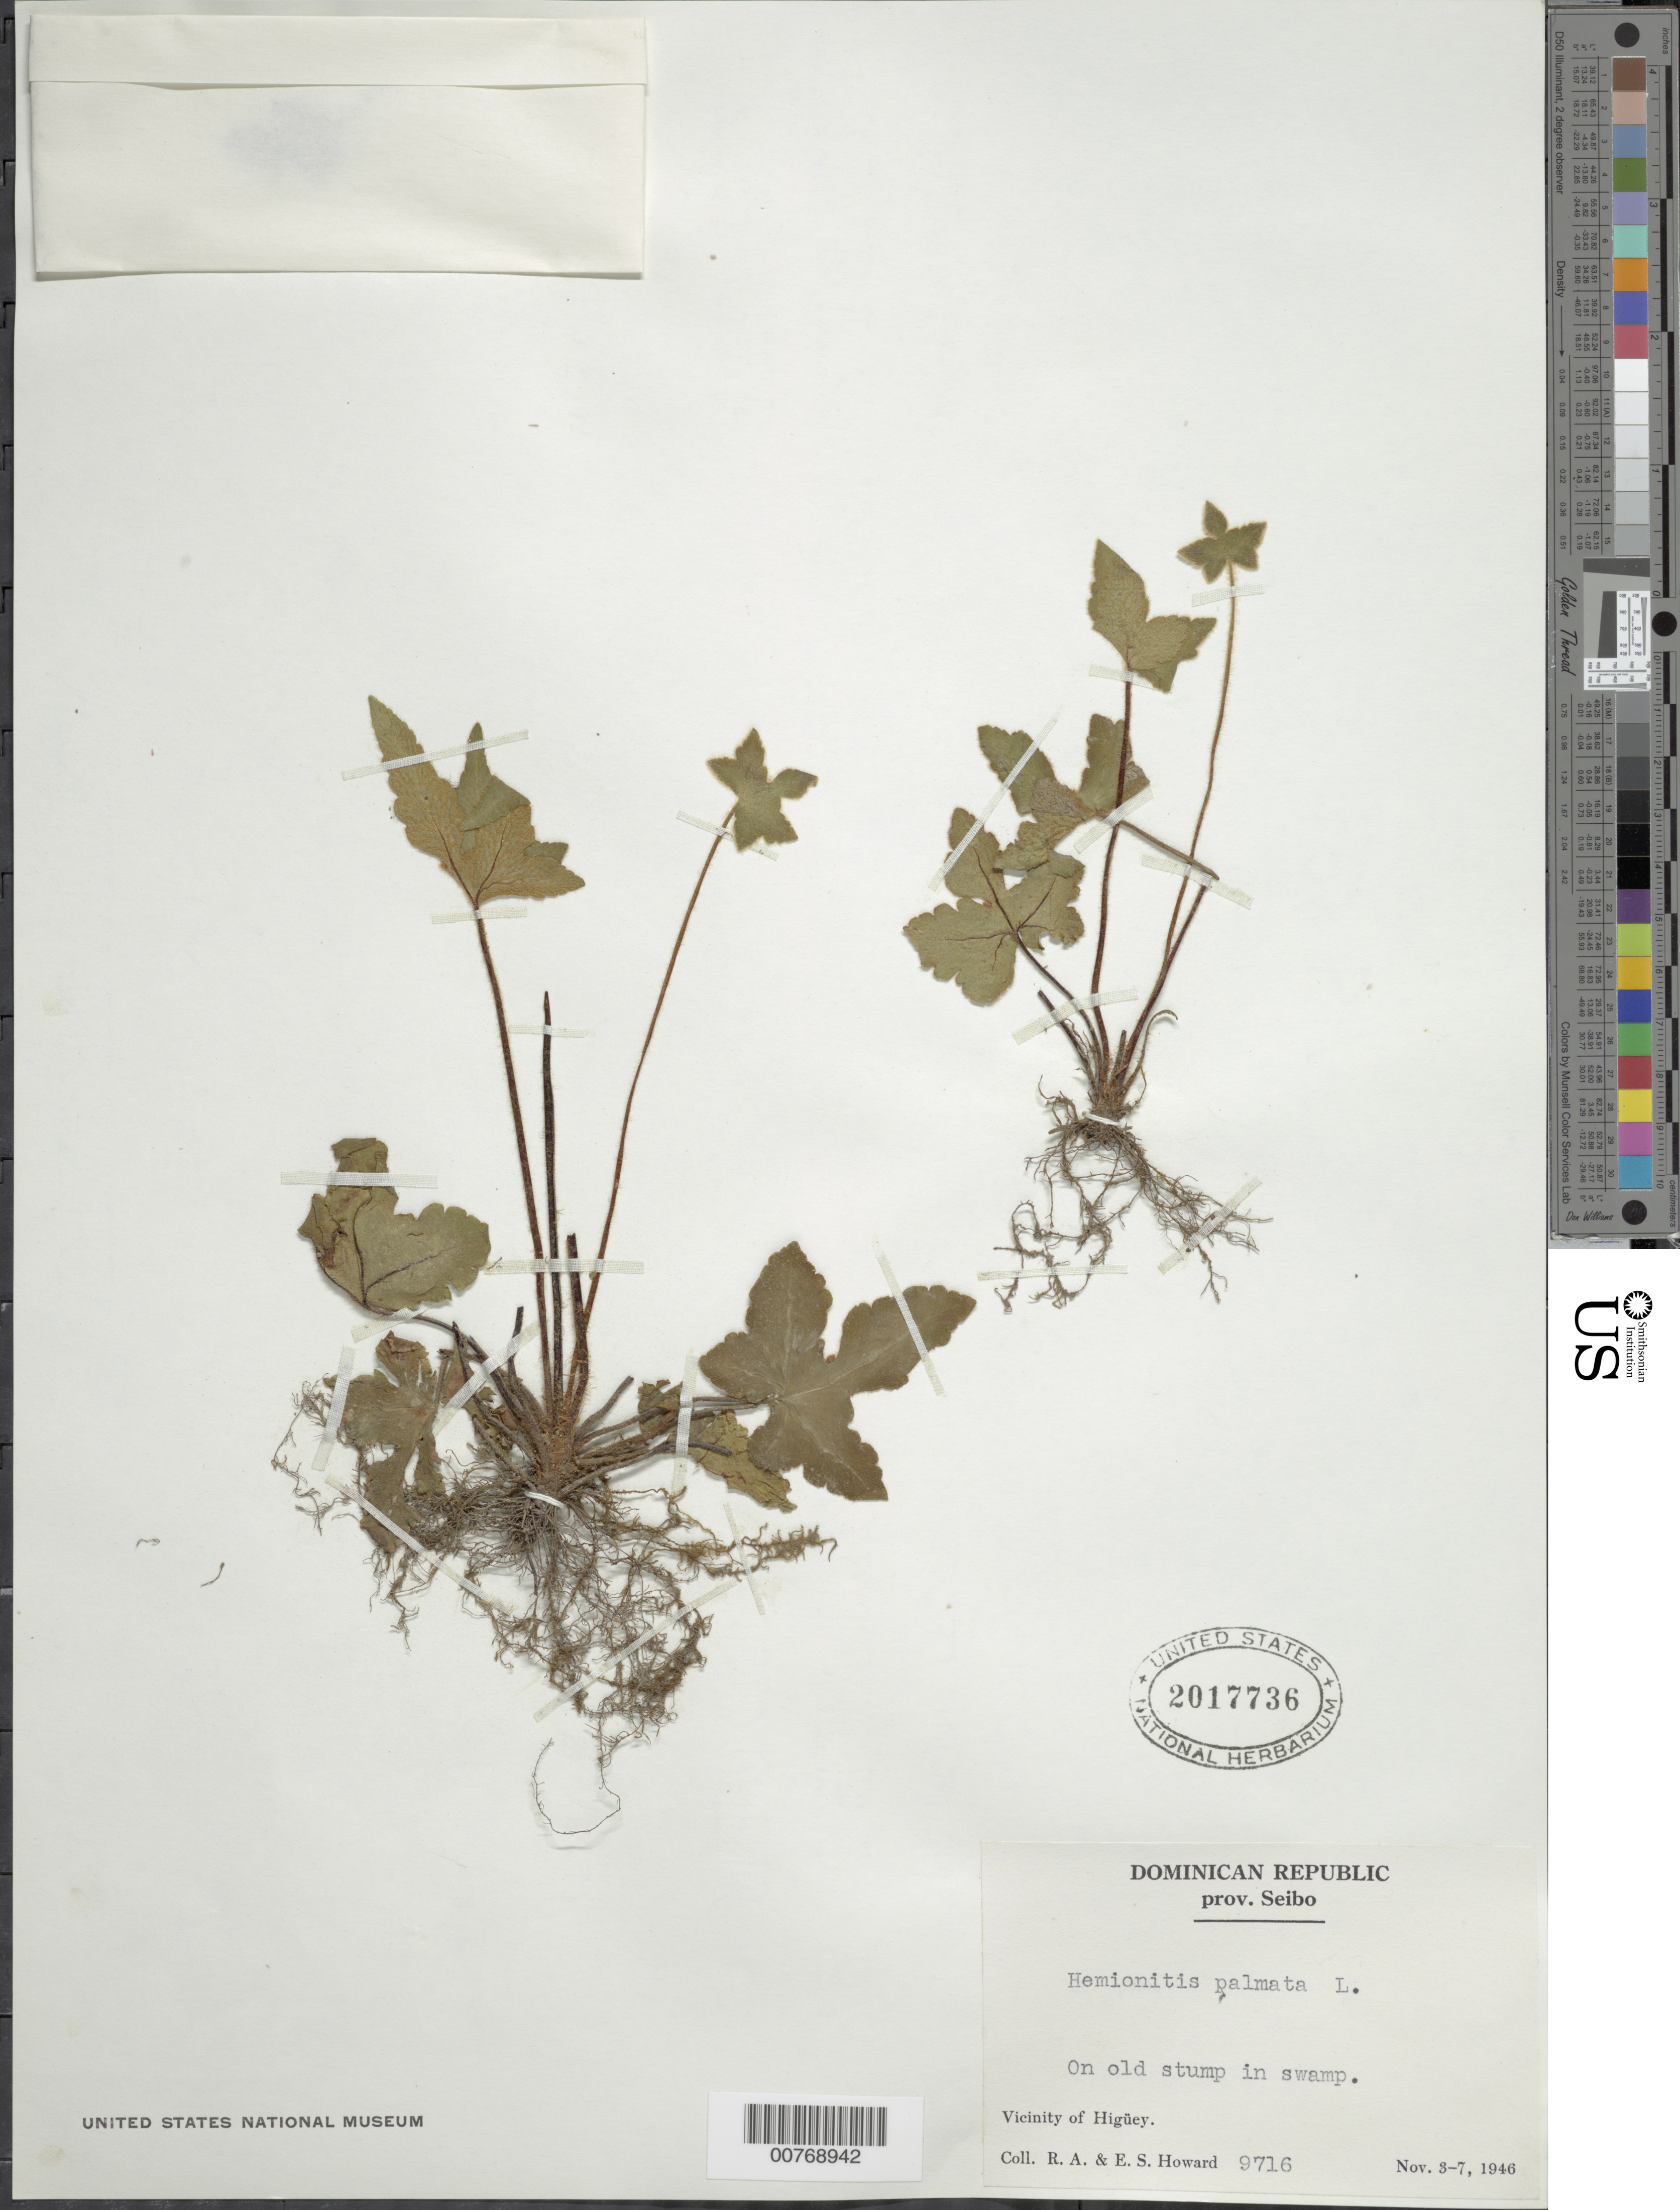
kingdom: Plantae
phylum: Tracheophyta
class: Polypodiopsida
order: Polypodiales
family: Pteridaceae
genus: Hemionitis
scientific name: Hemionitis palmata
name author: L.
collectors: R. A. Howard & E. S. Howard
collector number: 9716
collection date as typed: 03 Nov 1946 to 07 Nov 1946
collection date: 1946-11-03/1946-11-07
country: Dominican Republic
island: Hispaniola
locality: Provincia Seibo. Vicinity of Higüey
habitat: Old stump in swamp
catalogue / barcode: US 2017736